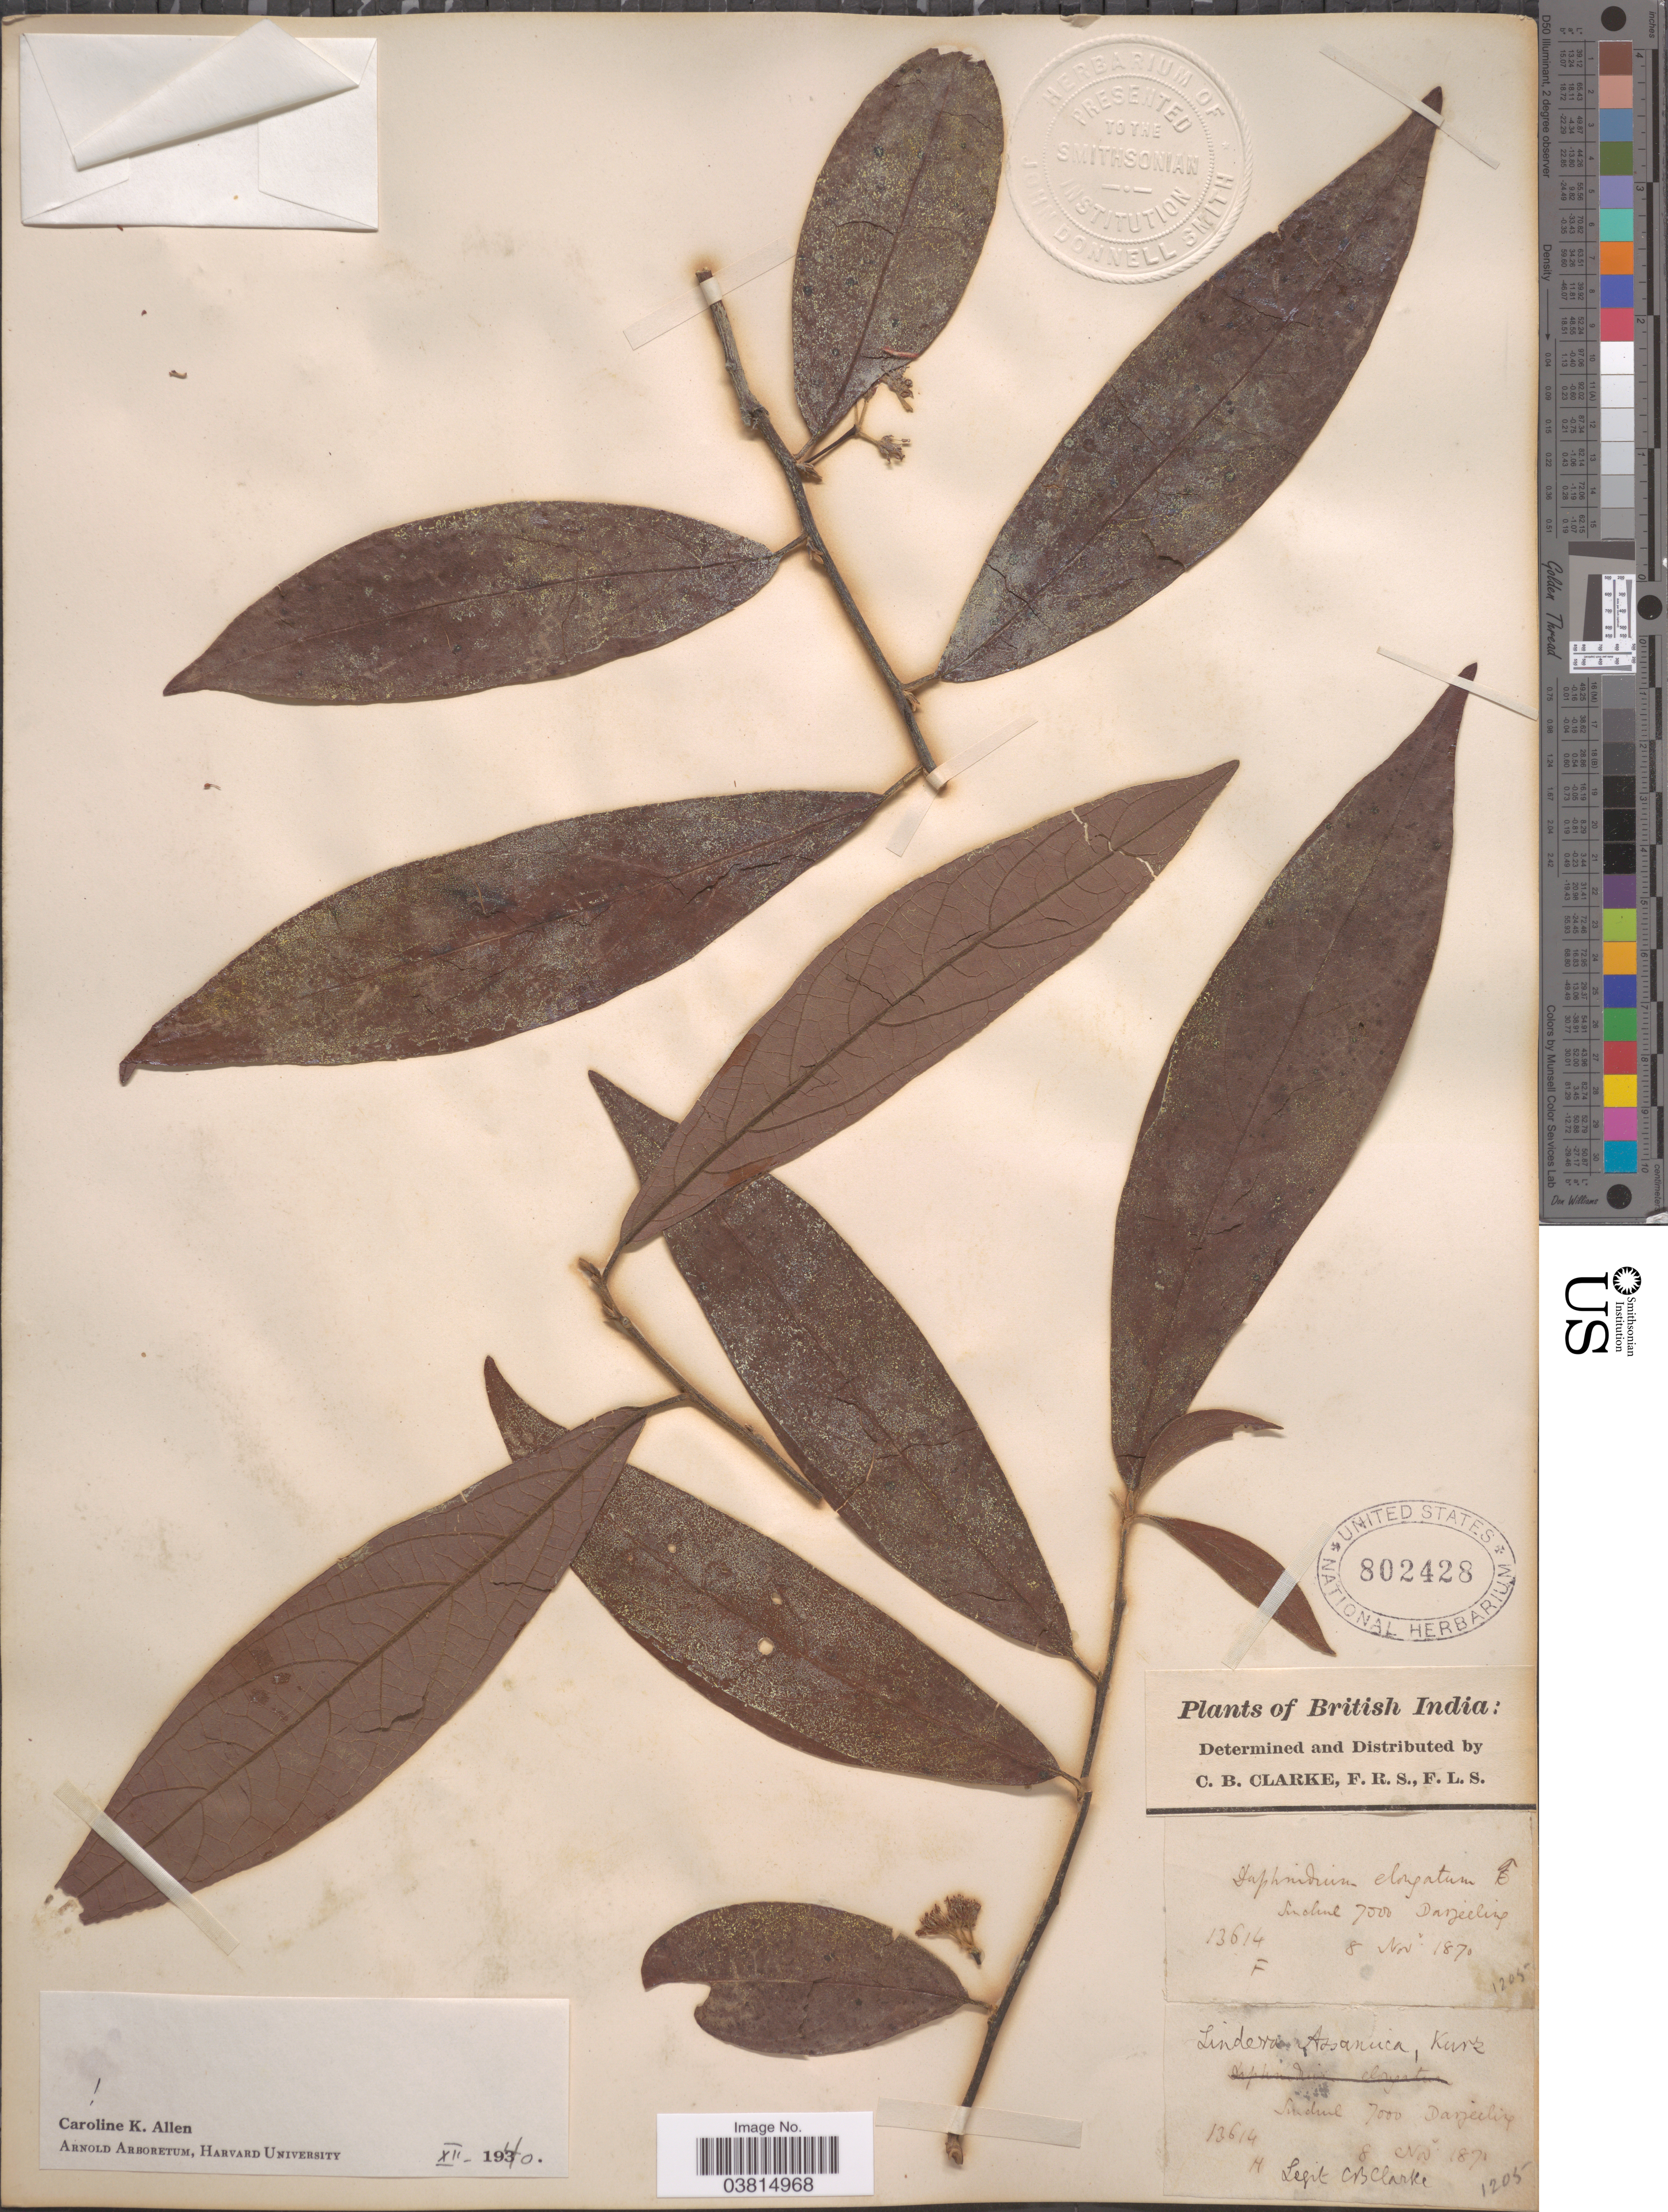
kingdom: Plantae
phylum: Tracheophyta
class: Magnoliopsida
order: Laurales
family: Lauraceae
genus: Lindera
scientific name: Lindera assamica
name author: (Meisn.) Kurz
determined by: Allen, C. K.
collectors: C. B. Clarke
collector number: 13614F/13614H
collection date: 1871-11-08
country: India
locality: British India. Sinchul. Darjeeling.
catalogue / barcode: US 802428